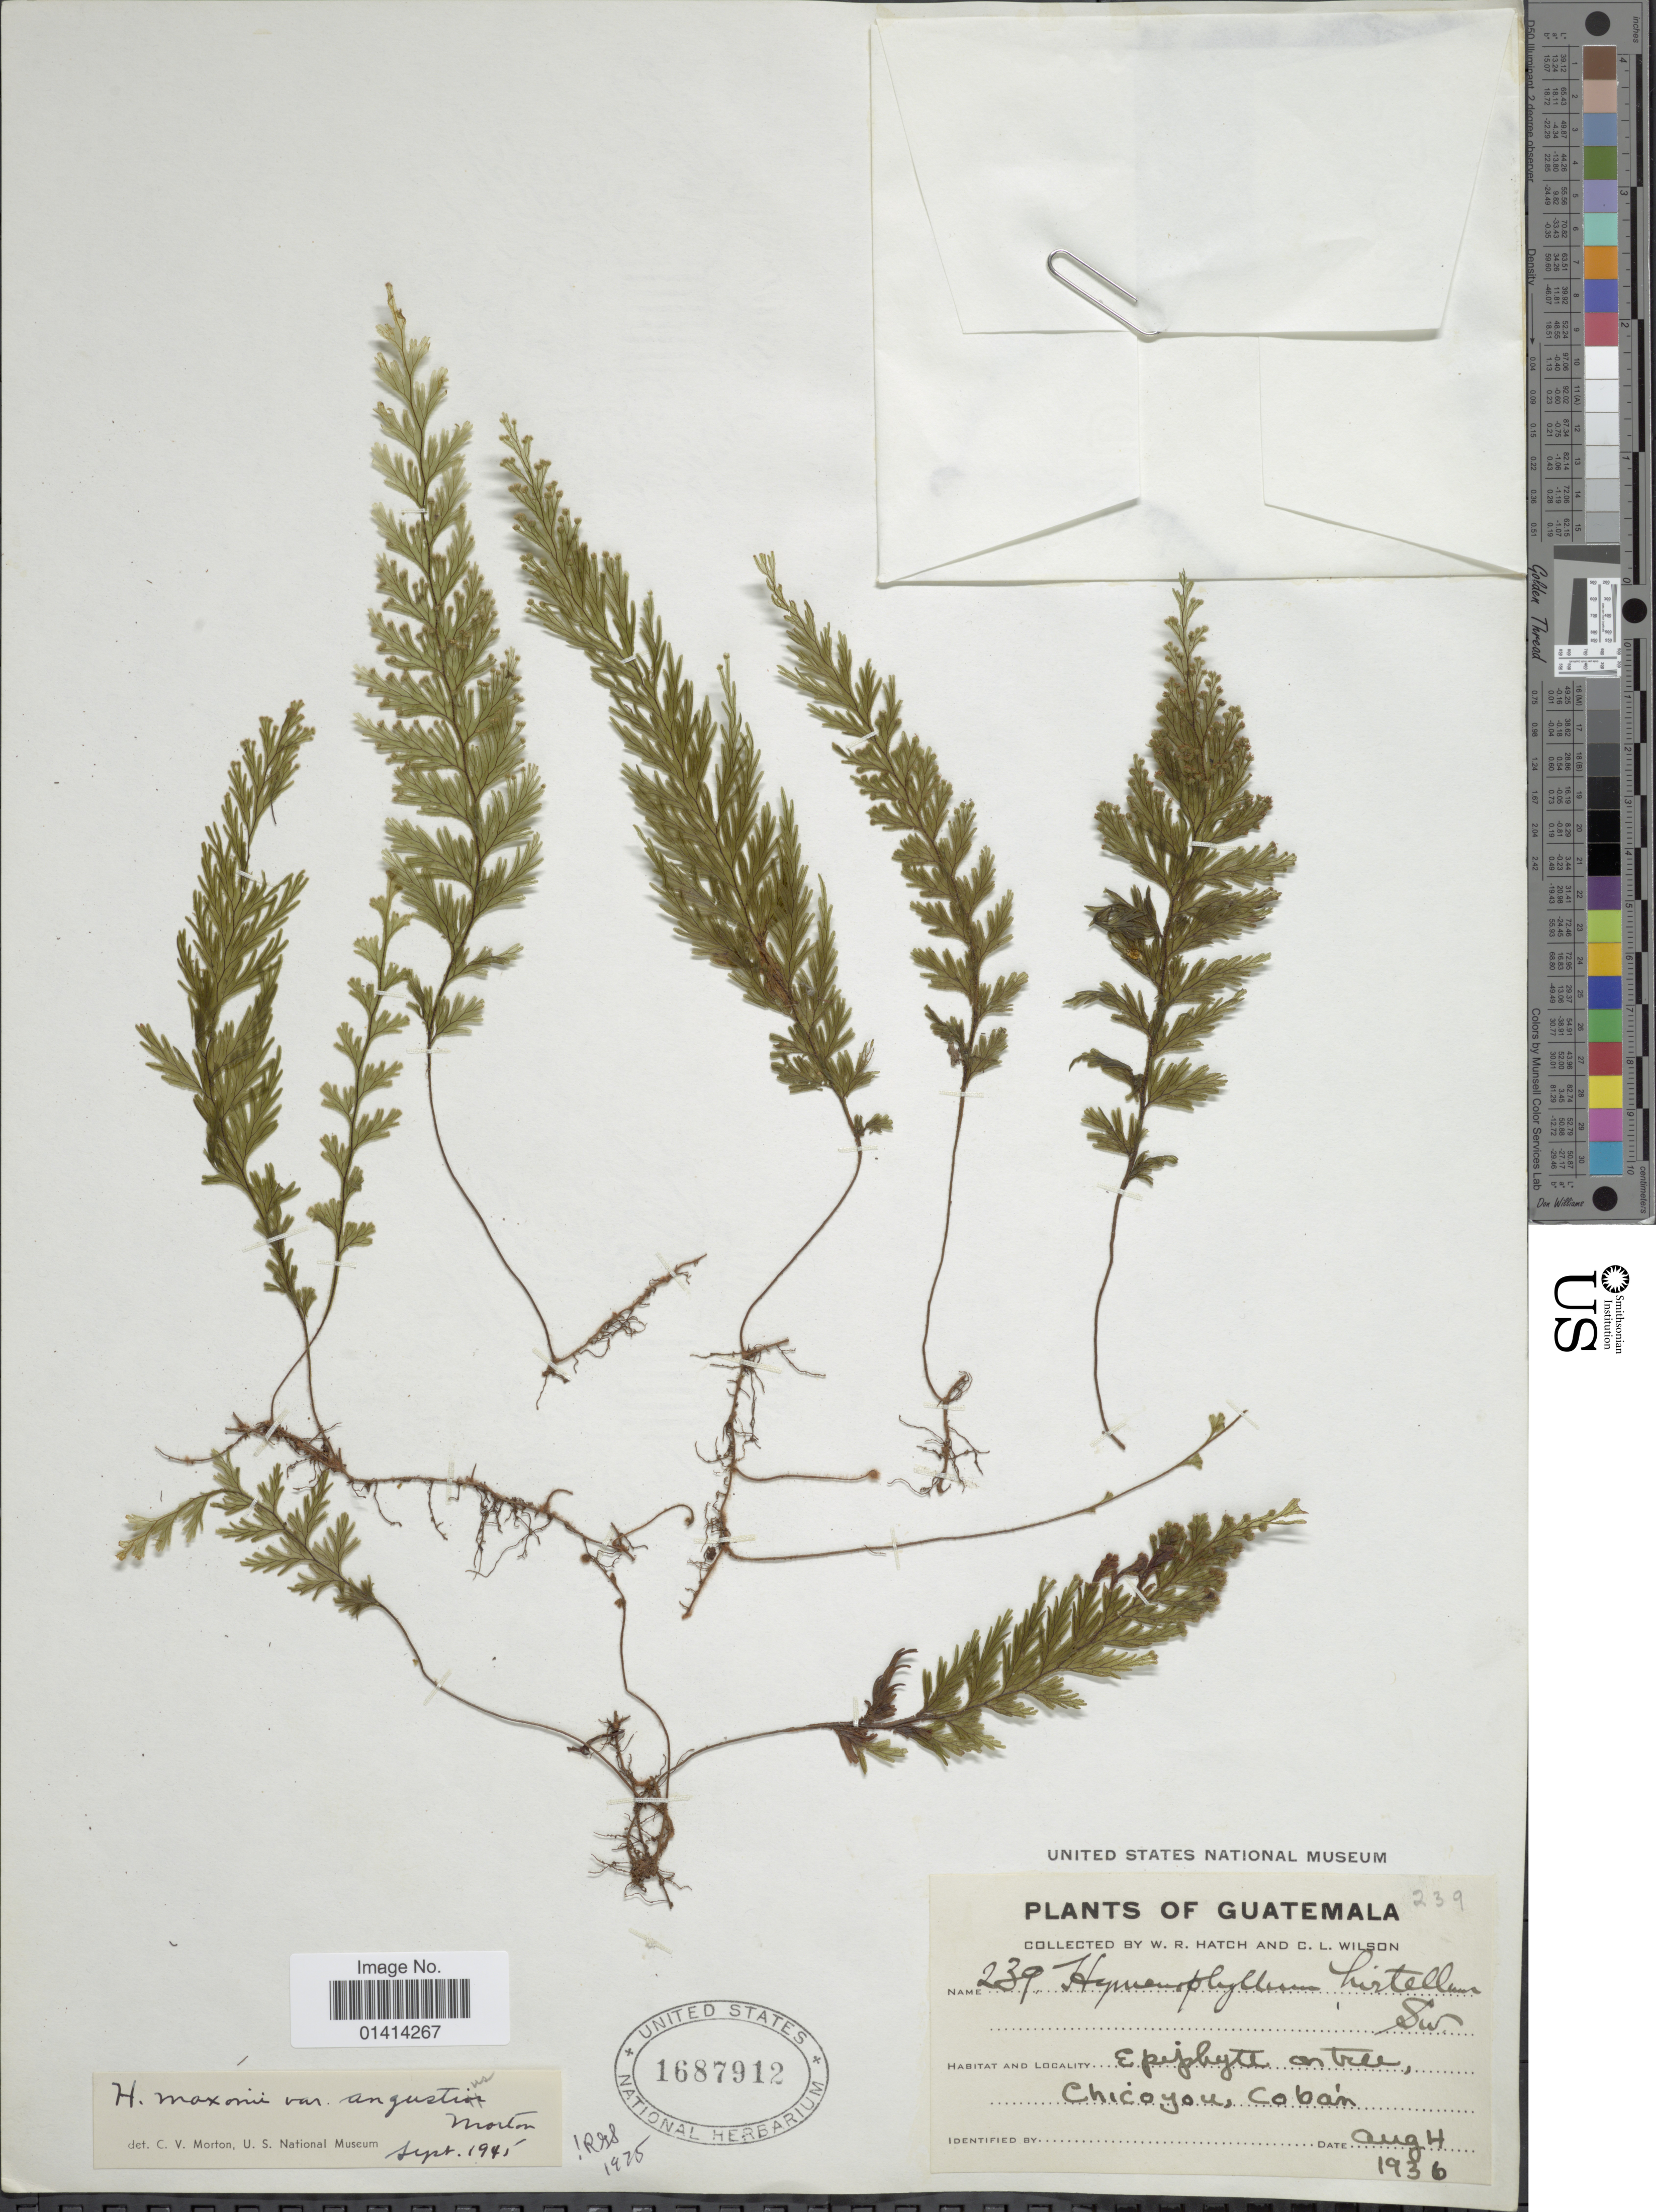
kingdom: Plantae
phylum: Tracheophyta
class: Polypodiopsida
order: Hymenophyllales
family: Hymenophyllaceae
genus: Hymenophyllum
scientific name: Hymenophyllum maxonii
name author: Christ ex C.V. Morton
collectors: W. Hatch & C. L. Wilson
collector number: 239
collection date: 1936-08-04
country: Guatemala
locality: Chicoyou, Cobán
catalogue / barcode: US 1687912